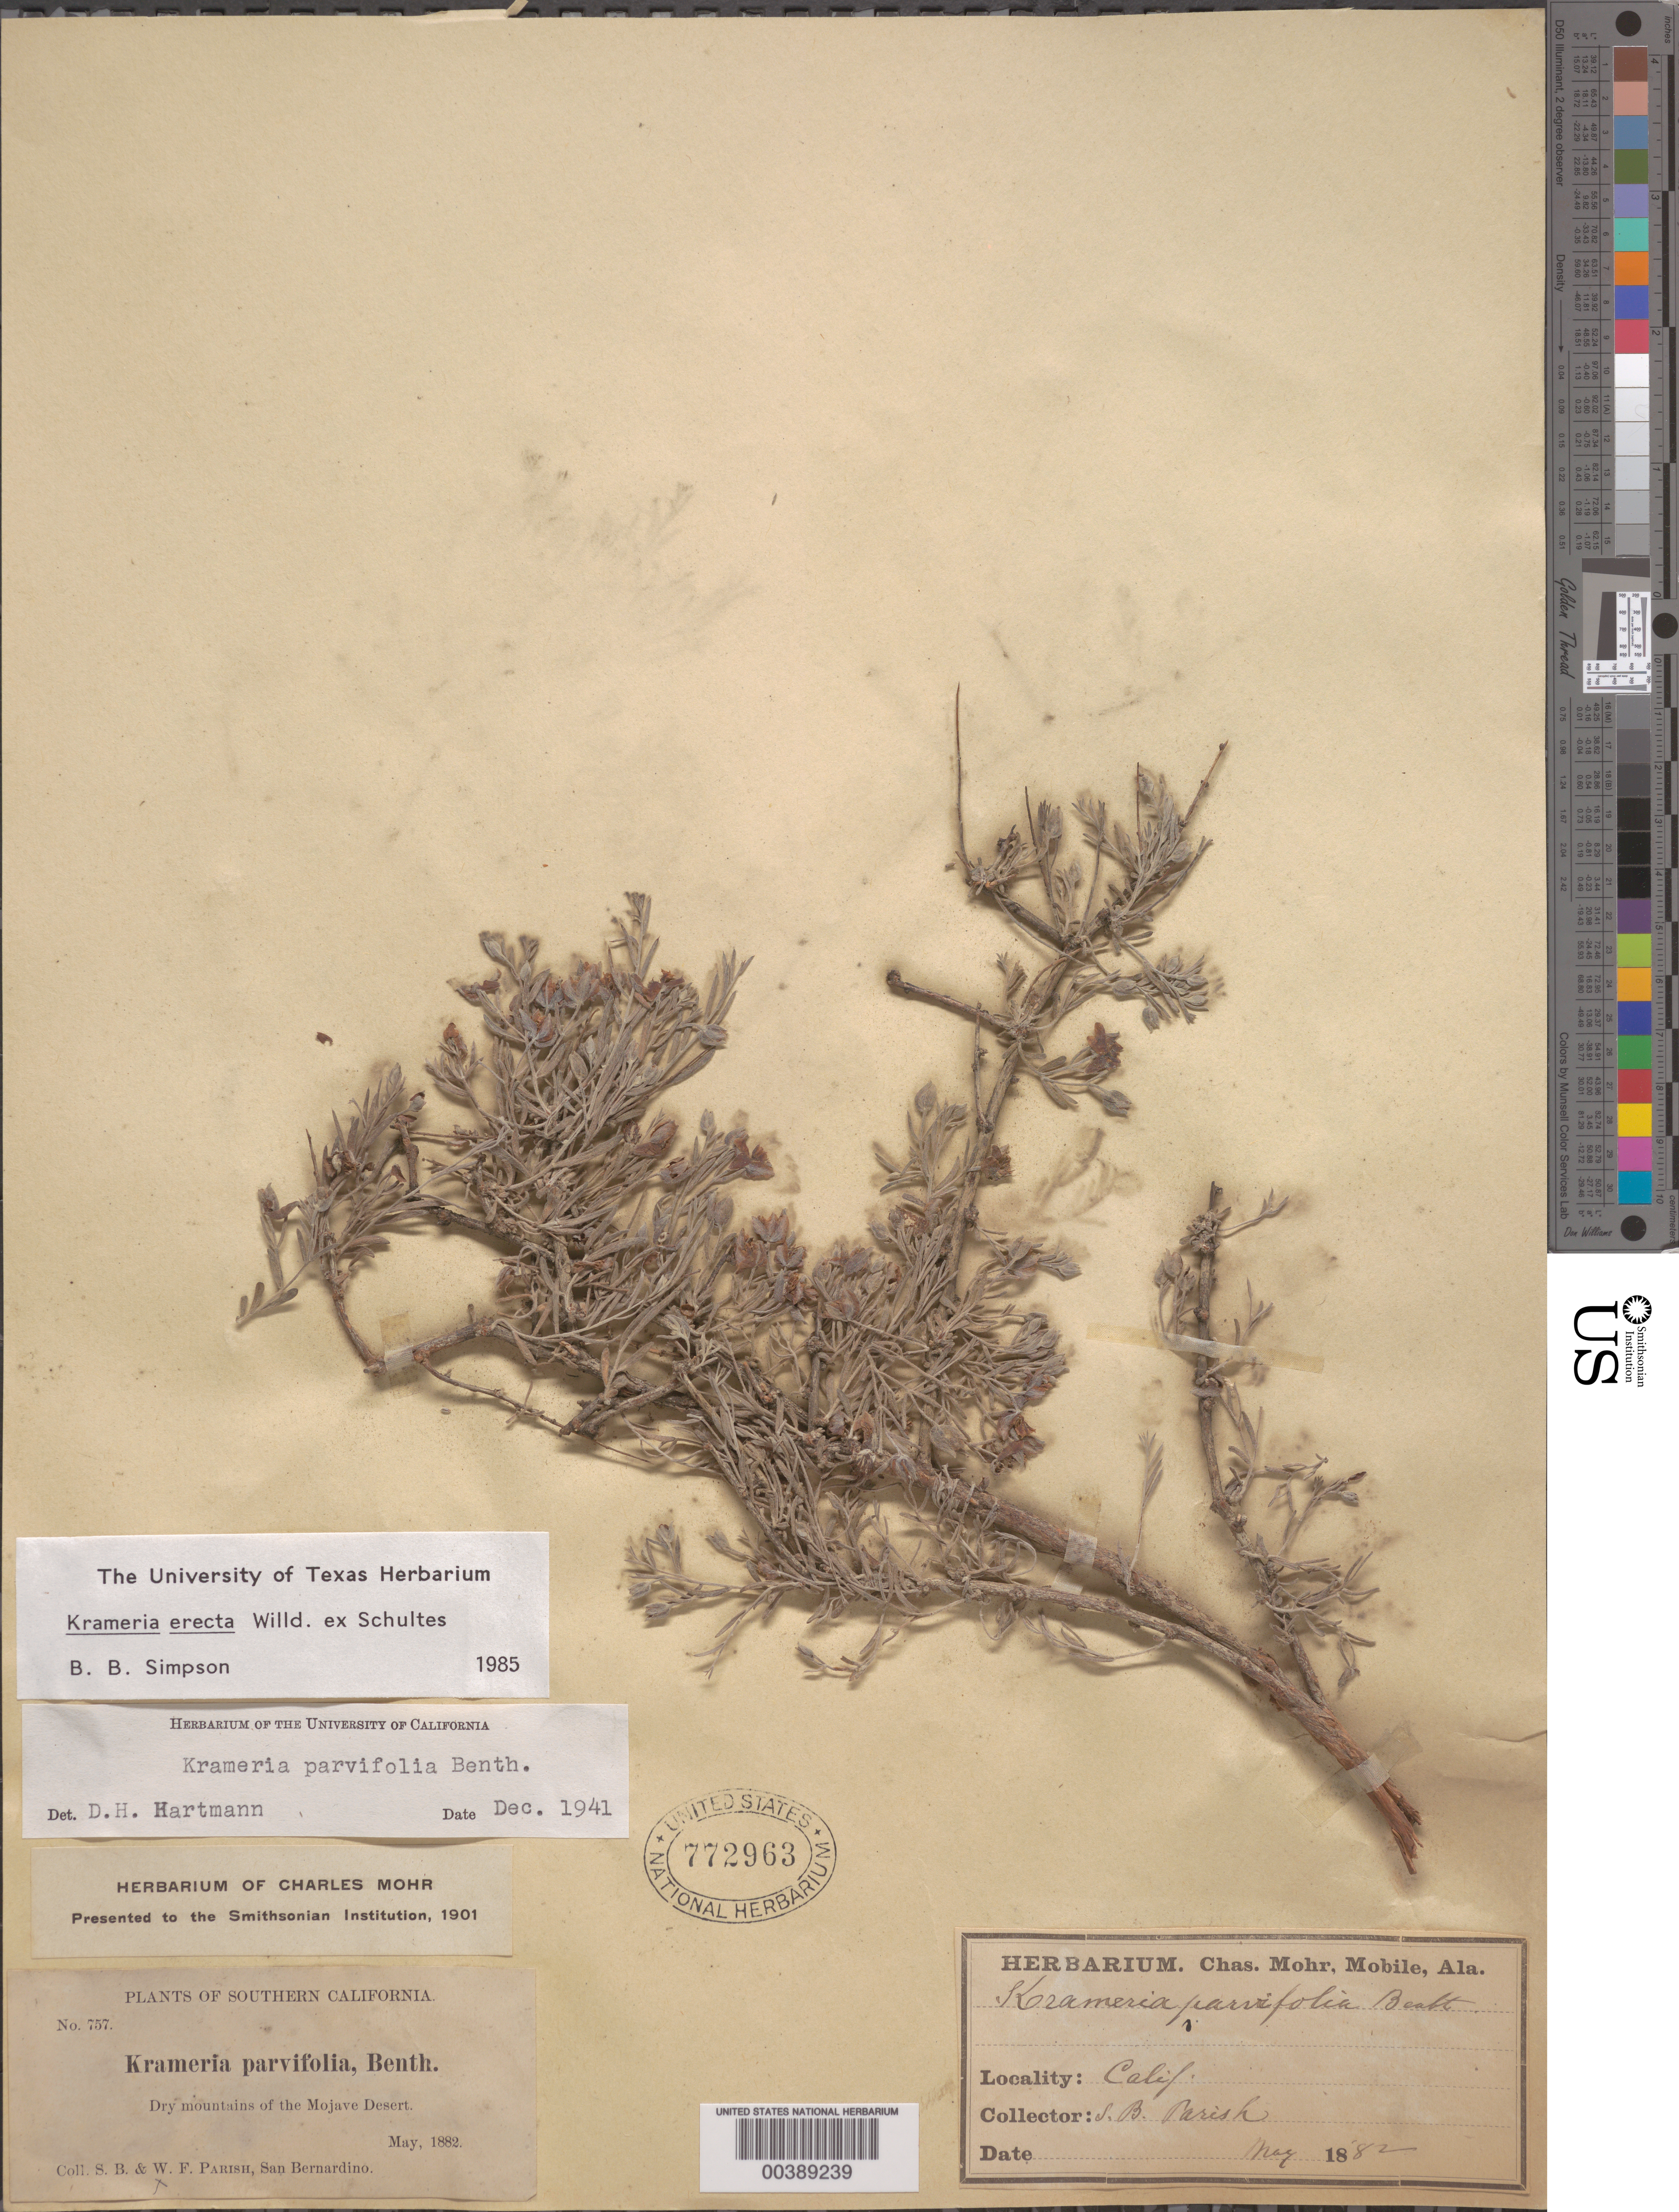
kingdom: Plantae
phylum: Tracheophyta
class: Magnoliopsida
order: Zygophyllales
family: Krameriaceae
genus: Krameria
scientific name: Krameria erecta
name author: Willd. ex Schult.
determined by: Simpson, B. B.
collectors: S. B. Parish & W. F. Parish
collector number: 757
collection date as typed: May 1882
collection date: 1882-05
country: United States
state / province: California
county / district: San Bernardino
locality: Mojave desert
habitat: Dry mountains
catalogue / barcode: US 772963